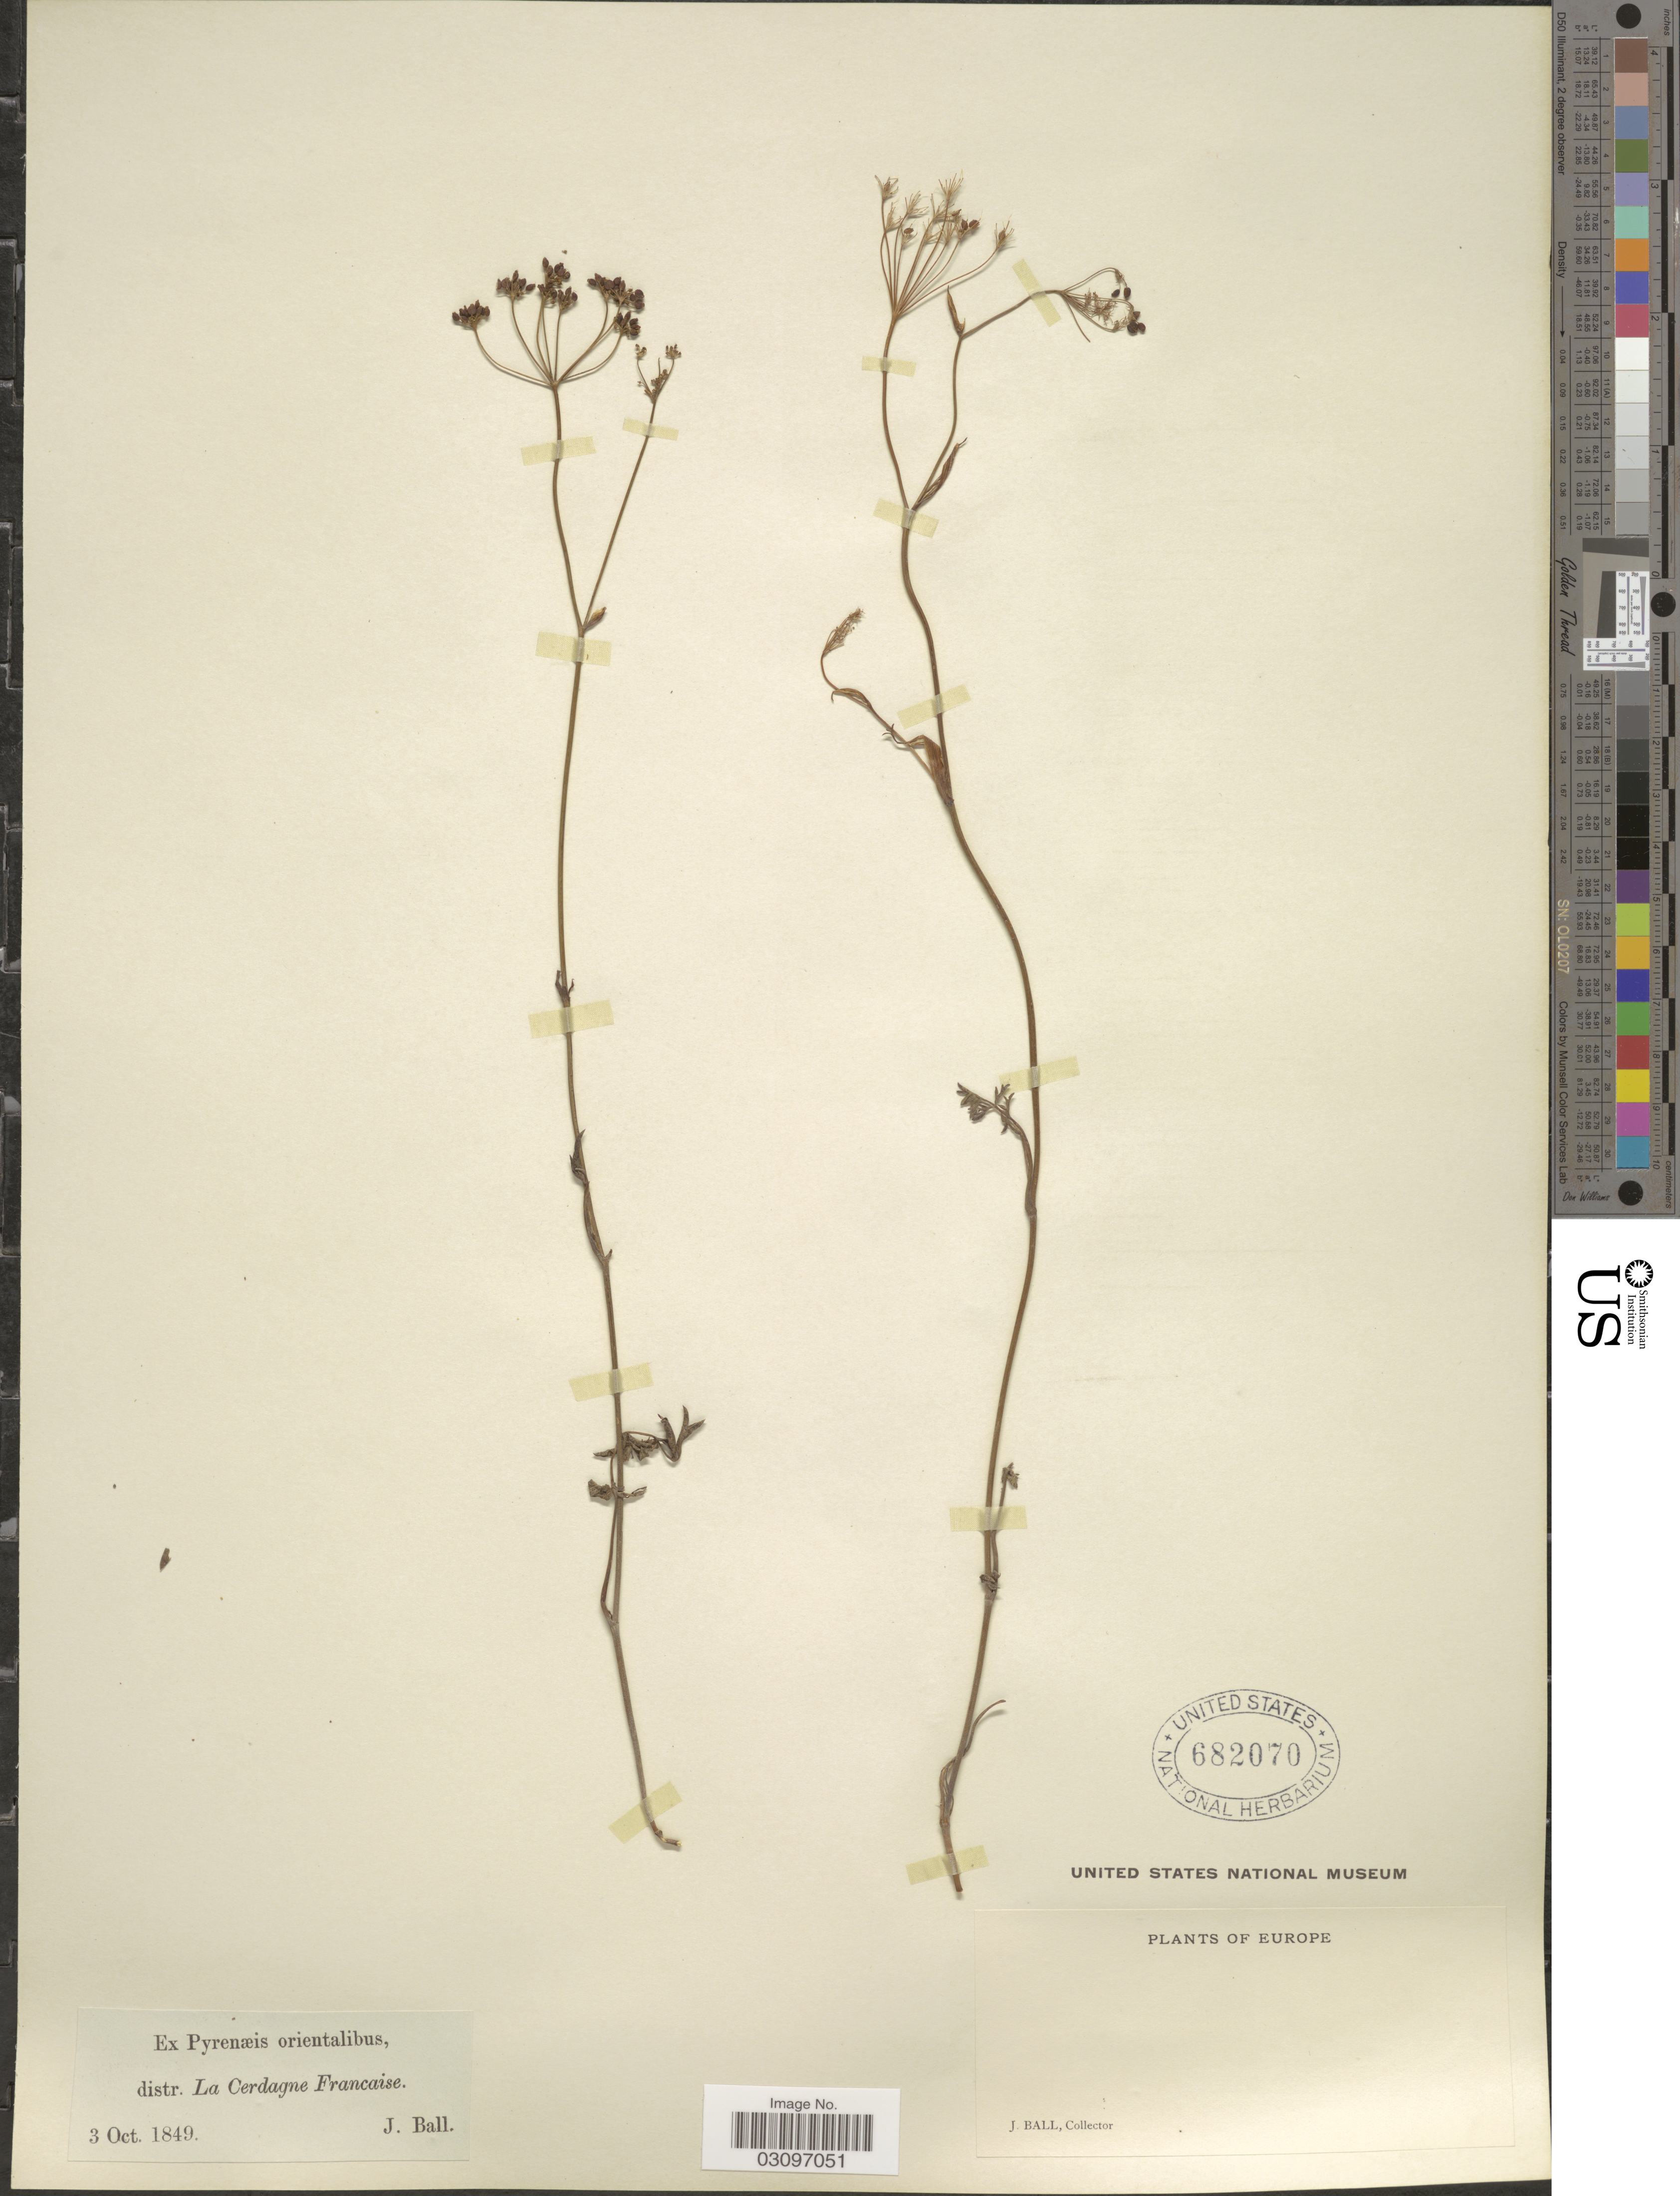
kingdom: Plantae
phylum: Tracheophyta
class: Magnoliopsida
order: Apiales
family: Apiaceae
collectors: J. Ball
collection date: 1849-10-03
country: France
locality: Europe. Ex Pyrenæis orientalibus, distr. La Cerdagne Francaise.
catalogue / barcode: US 682070